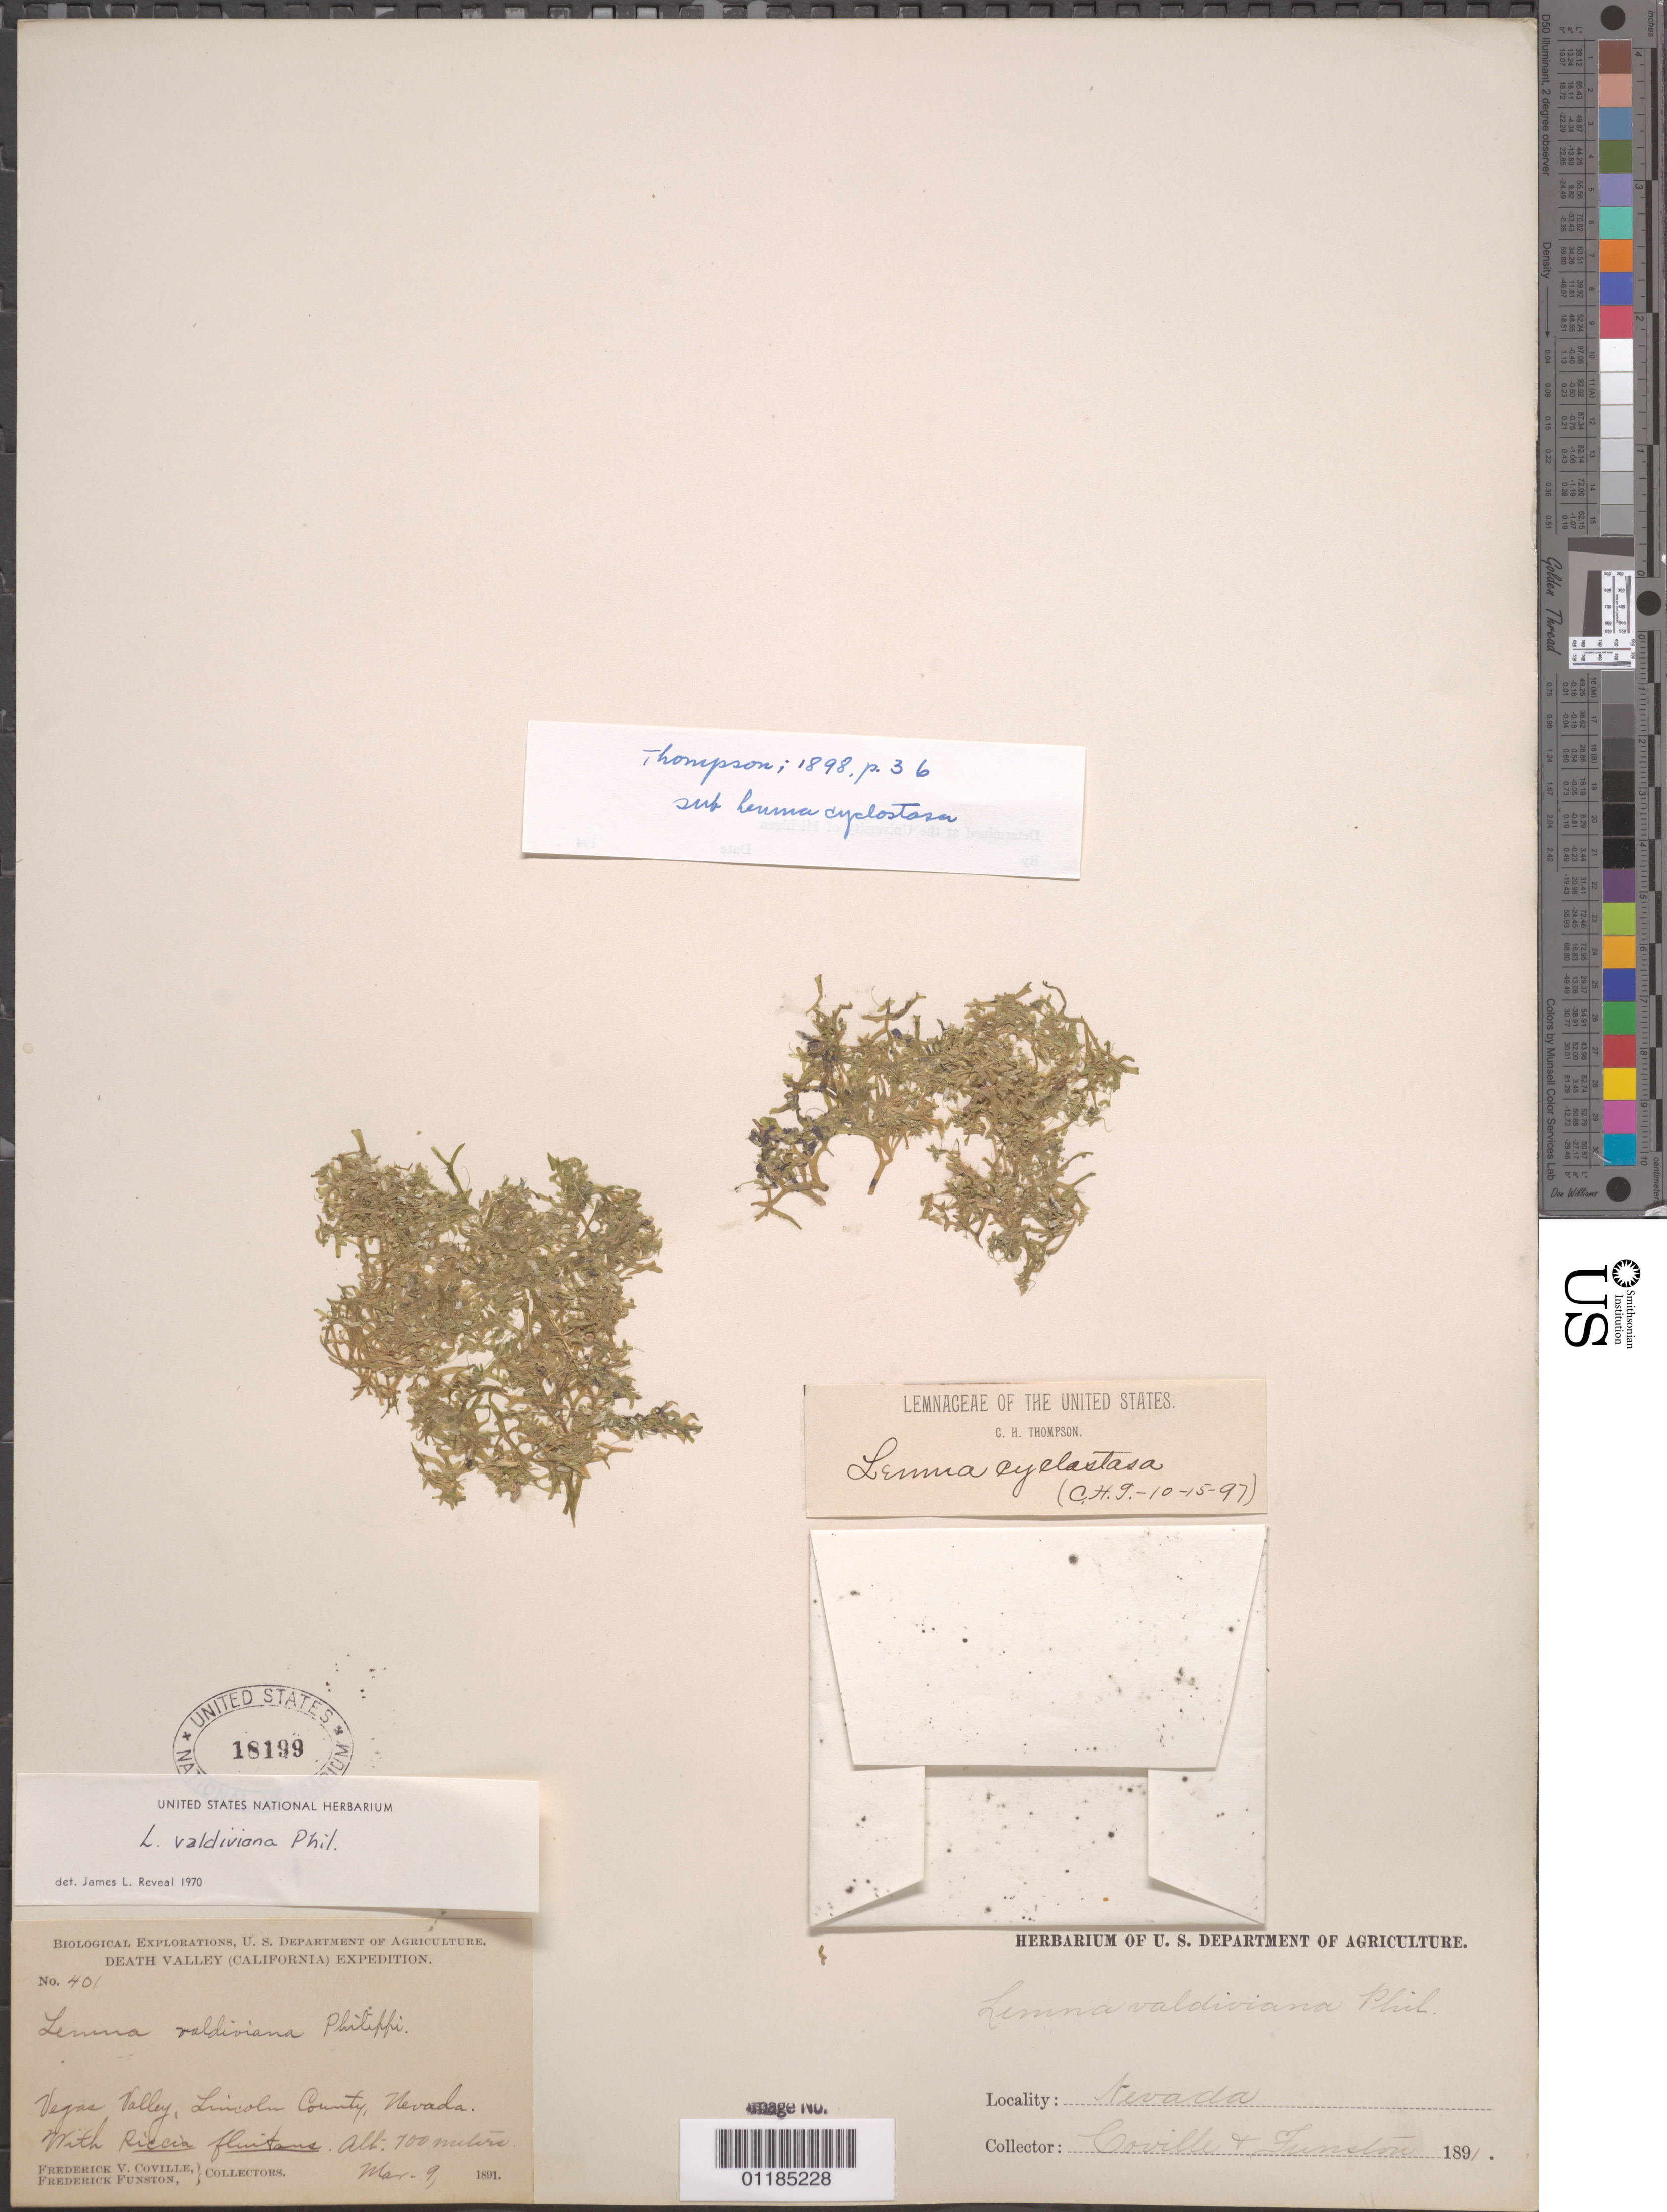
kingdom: Plantae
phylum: Tracheophyta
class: Liliopsida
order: Alismatales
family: Araceae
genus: Lemna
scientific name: Lemna valdiviana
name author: Phil.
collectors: F. V. Coville & F. Funston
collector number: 401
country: United States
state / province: Nevada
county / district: Lincoln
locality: Vegas Valley.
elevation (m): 700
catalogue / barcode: US 18199